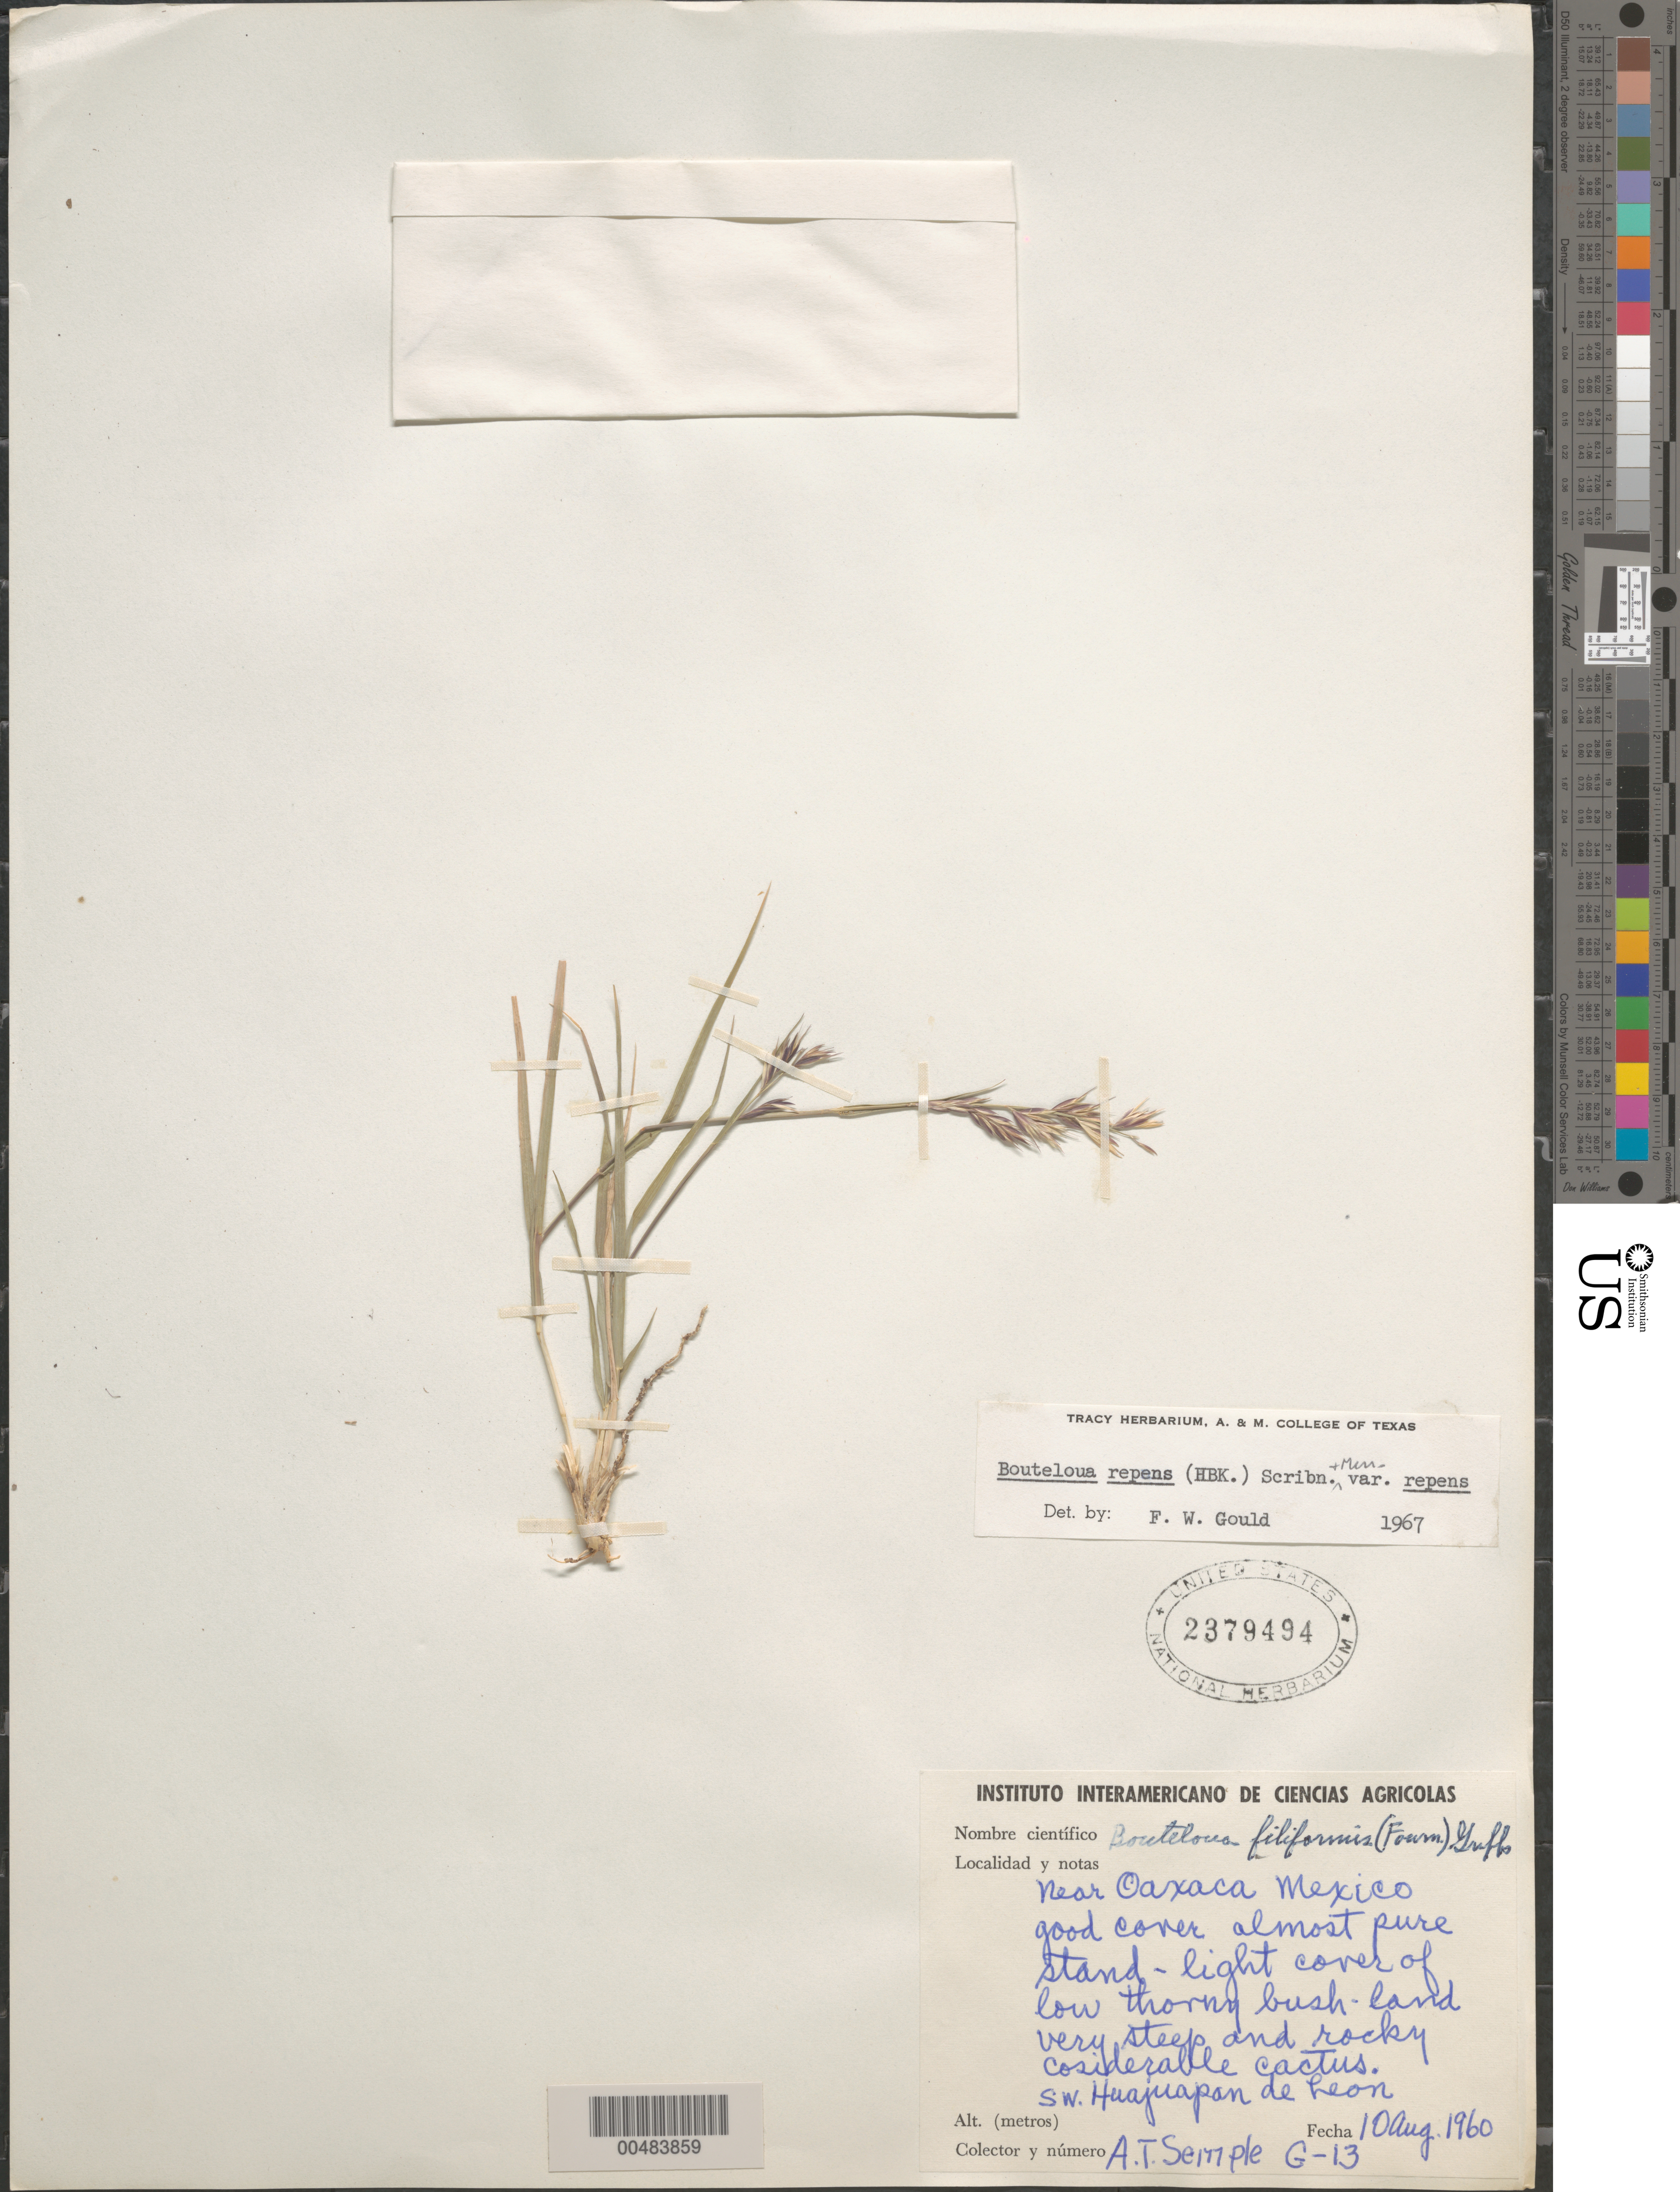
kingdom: Plantae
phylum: Tracheophyta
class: Liliopsida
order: Poales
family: Poaceae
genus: Bouteloua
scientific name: Bouteloua repens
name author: (Kunth) Scribn. & Merr.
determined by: Gould, F. W.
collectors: A. Semple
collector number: G-13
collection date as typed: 10 Aug 1960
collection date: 1960-08-10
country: Mexico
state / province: Oaxaca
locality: Near Oaxaca, SW Huajuapan de Leon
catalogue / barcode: US 2379494